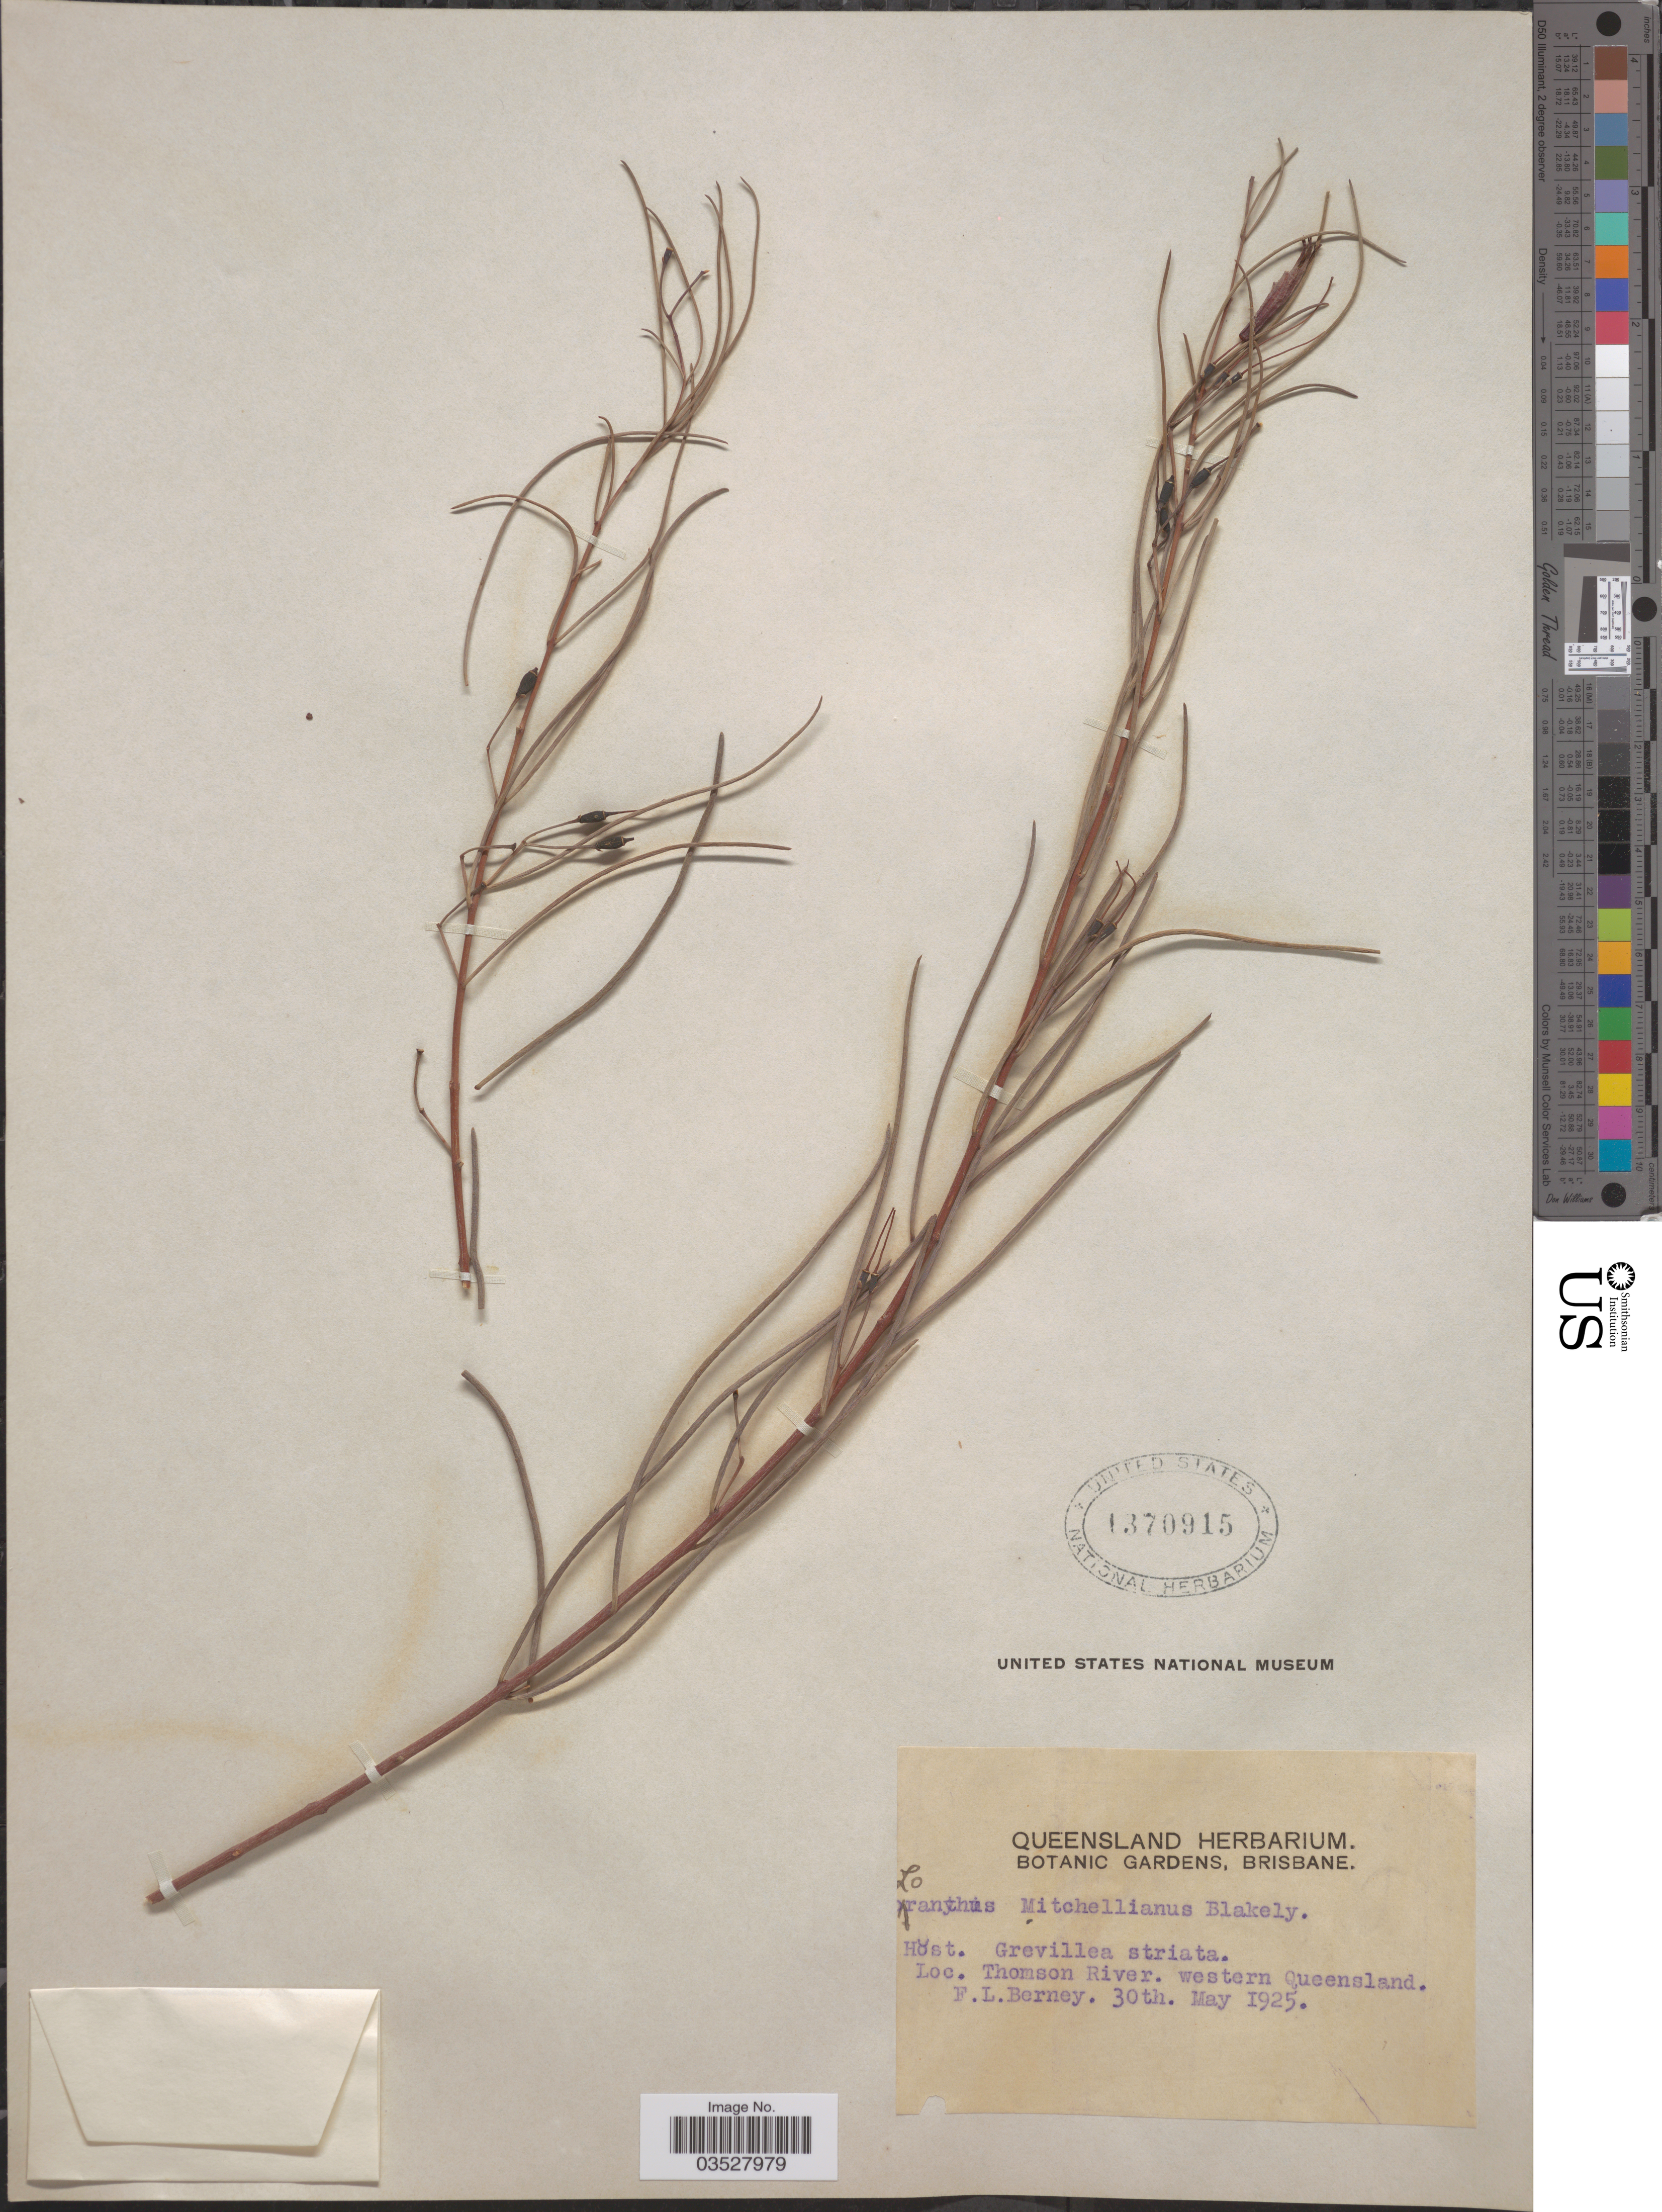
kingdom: Plantae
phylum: Tracheophyta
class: Magnoliopsida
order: Santalales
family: Loranthaceae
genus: Lysiana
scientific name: Lysiana linearifolia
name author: Tiegh.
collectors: F. Berney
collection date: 1925-05-30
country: Australia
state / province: Queensland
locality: Thomson River. Western Queensland.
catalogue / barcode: US 1370915